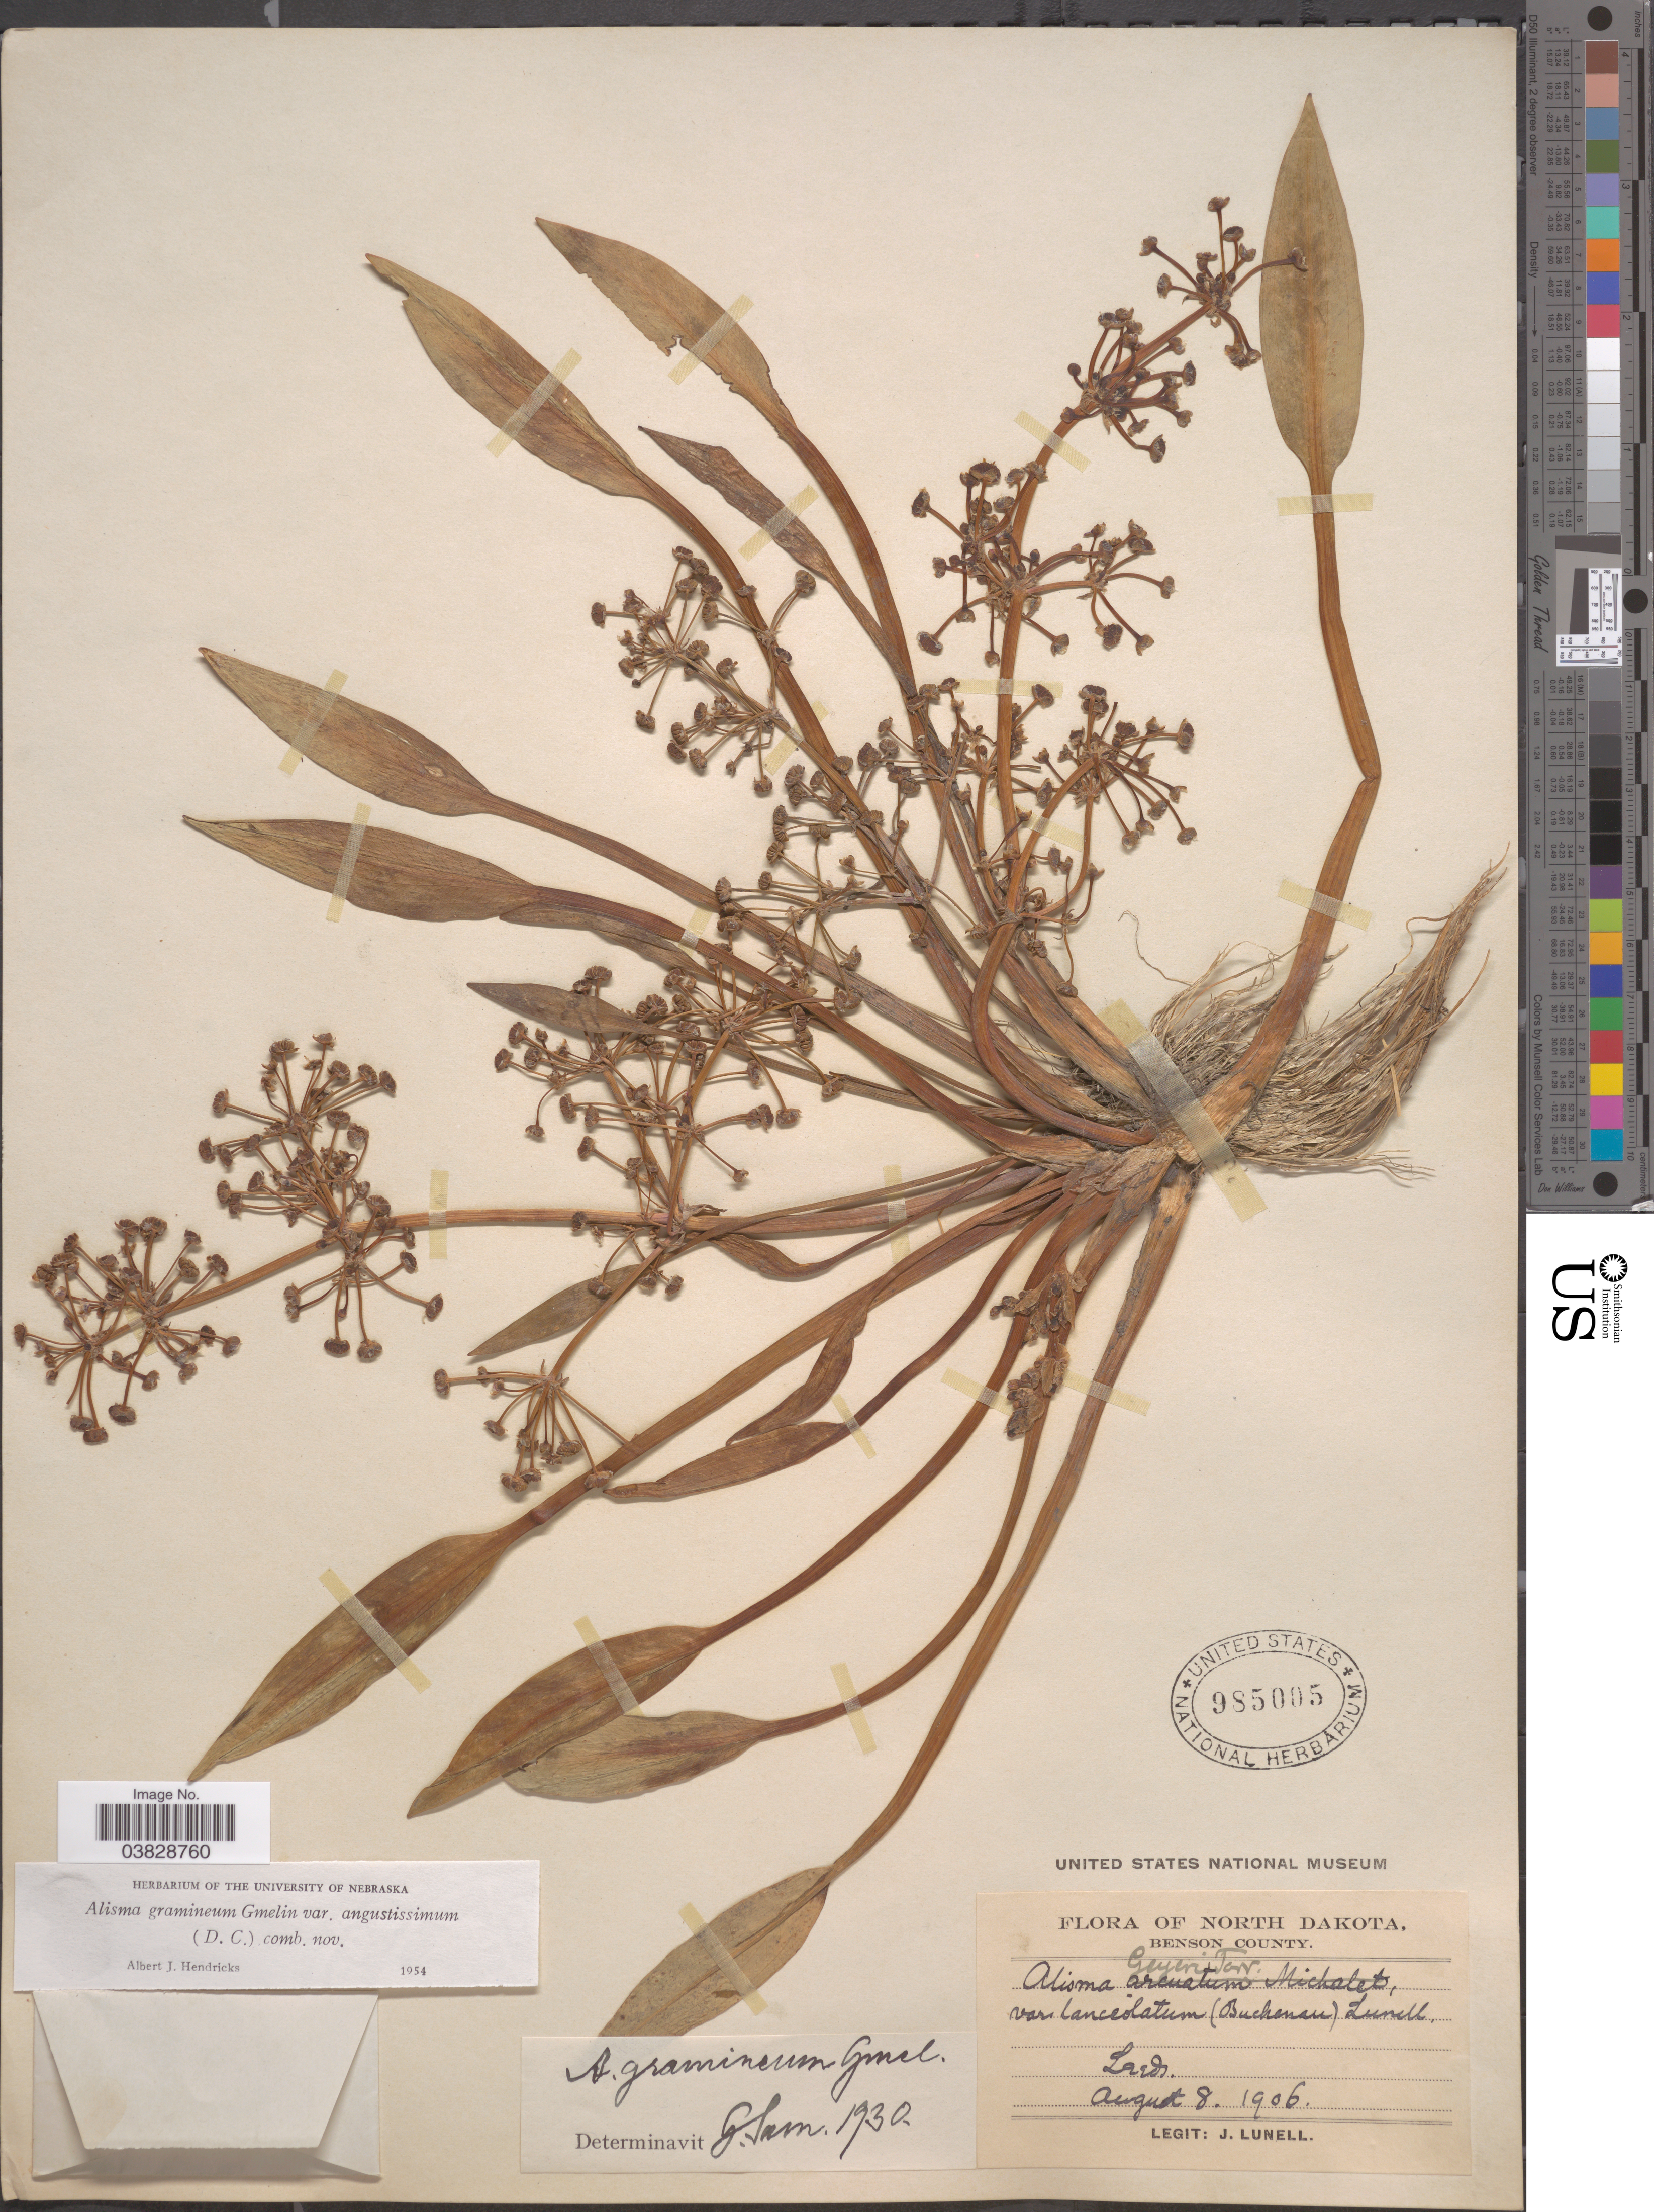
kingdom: Plantae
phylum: Tracheophyta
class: Liliopsida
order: Alismatales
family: Alismataceae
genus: Alisma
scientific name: Alisma gramineum var. angustissimum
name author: (DC.) A.J.Hendricks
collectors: J. Lunell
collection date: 1906-08-08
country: United States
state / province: North Dakota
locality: Benson County. Leeds.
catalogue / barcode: US 985005